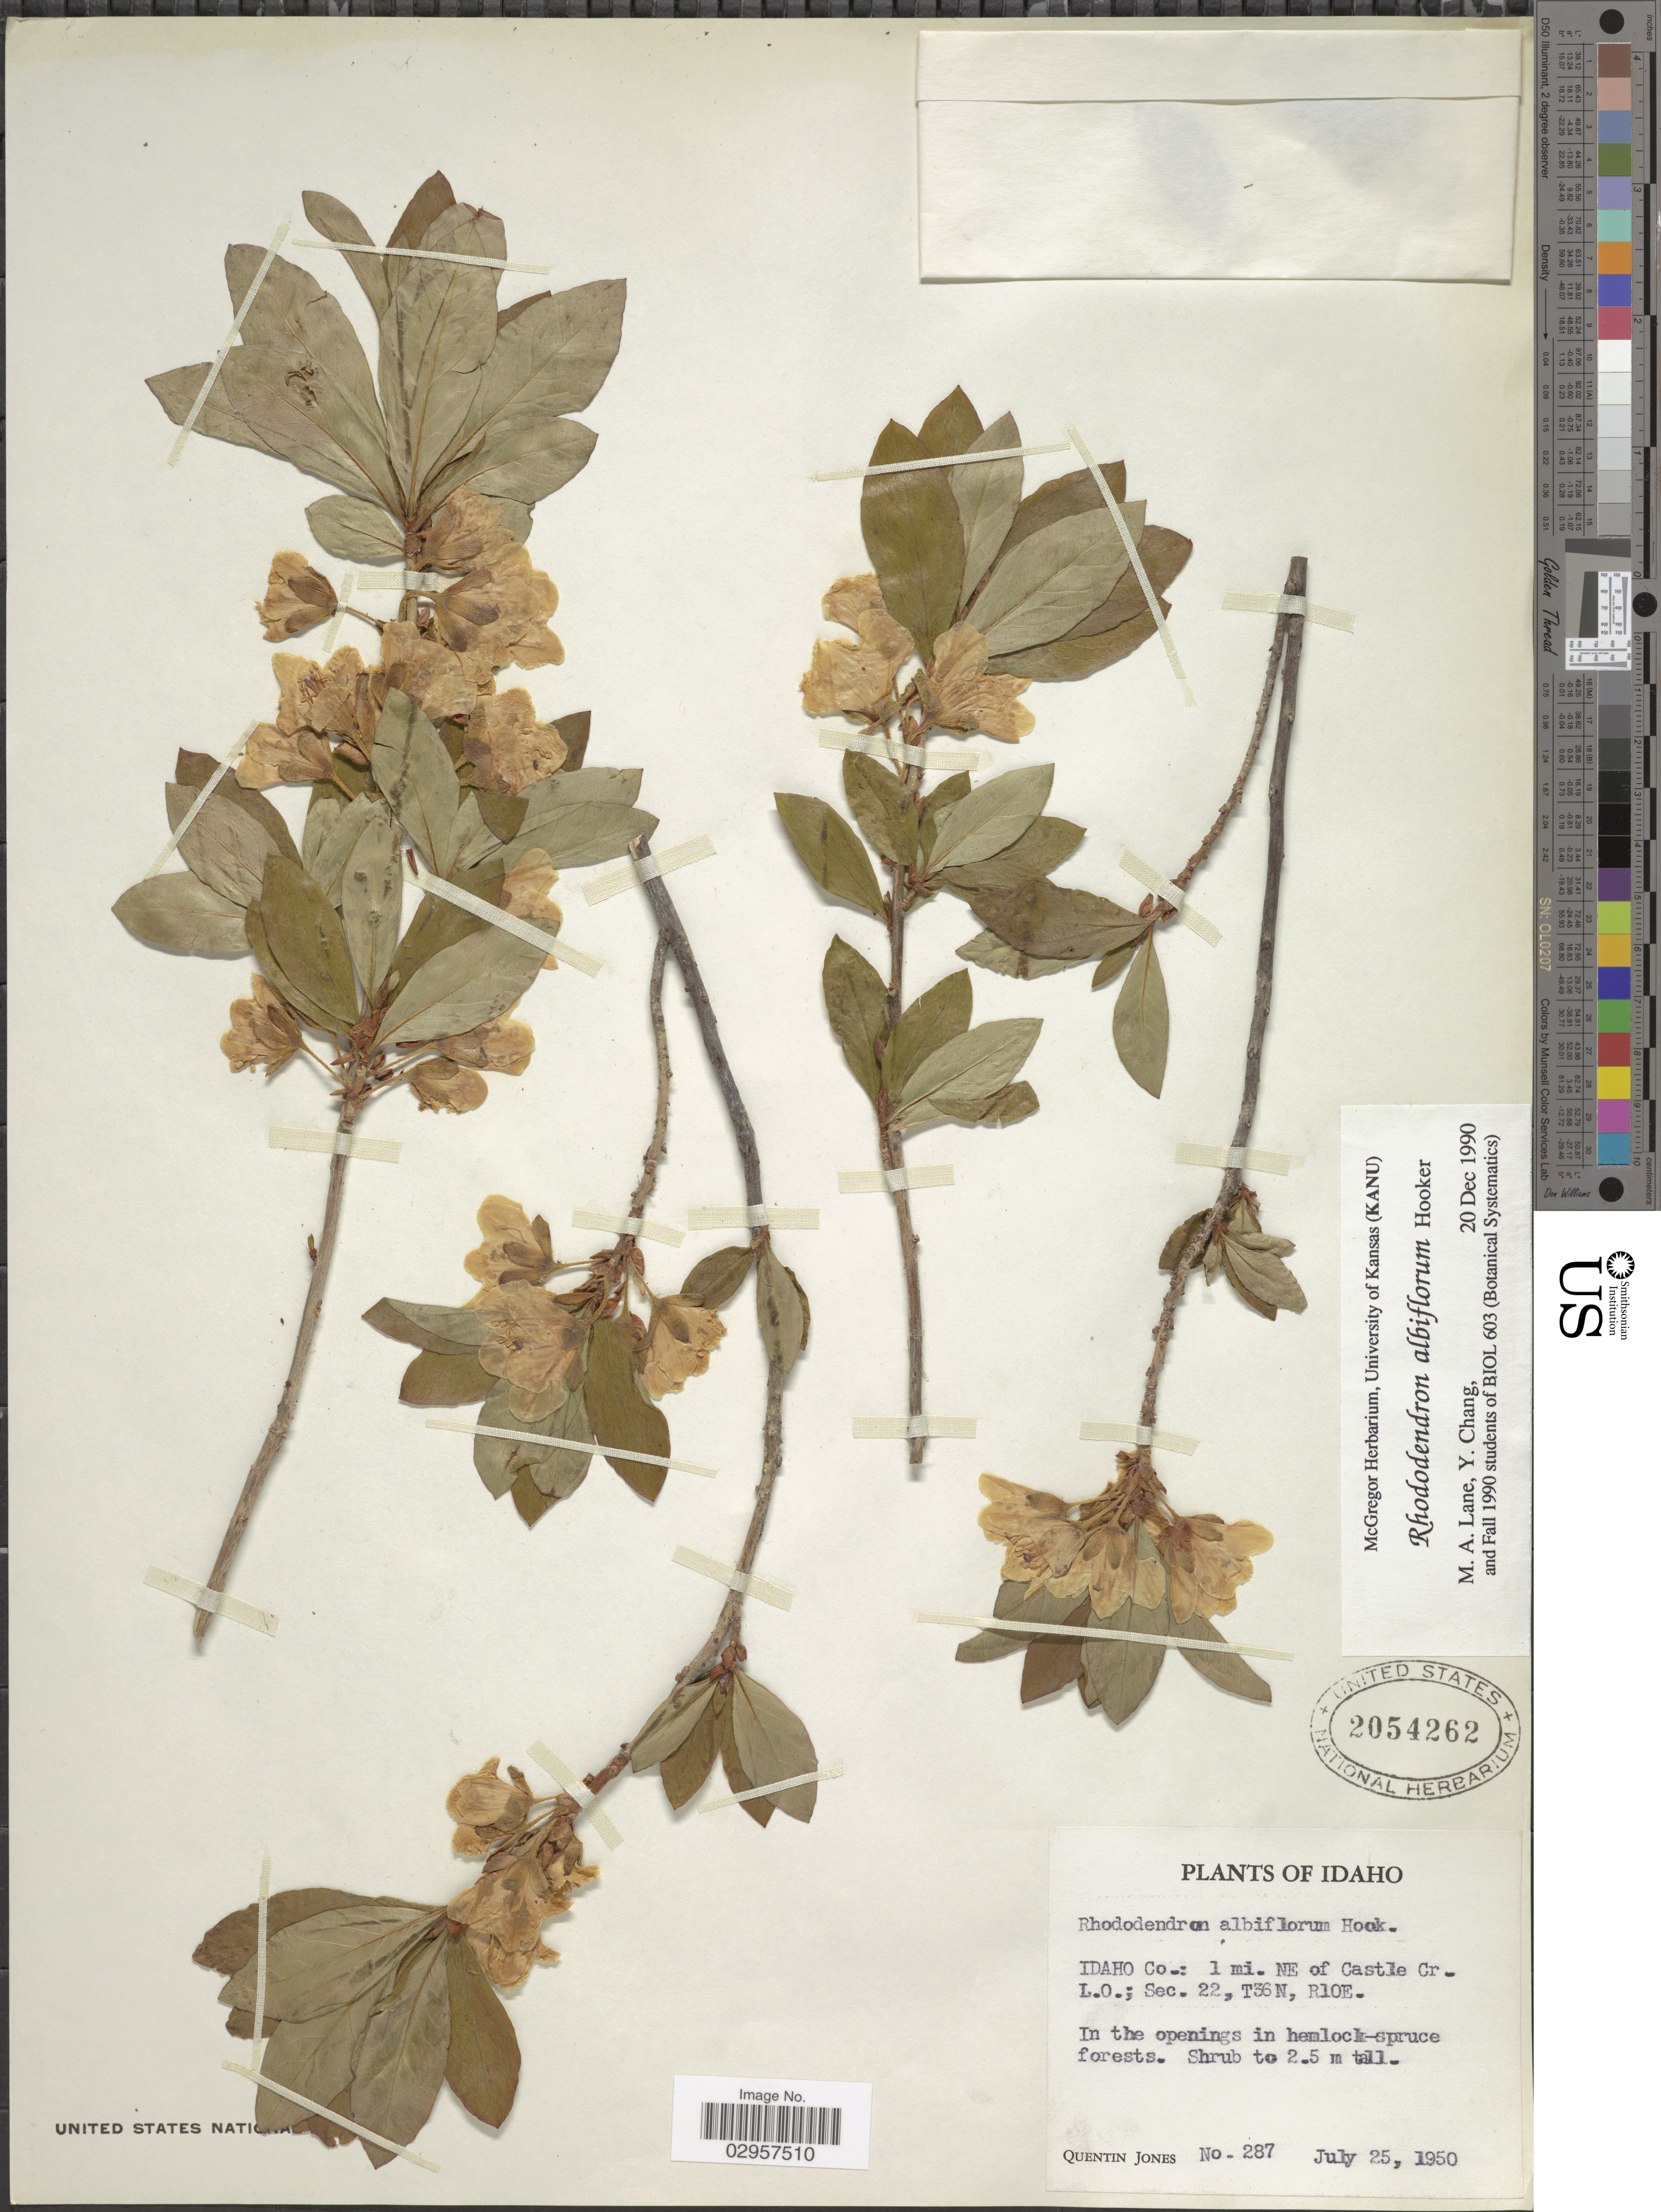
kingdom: Plantae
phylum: Tracheophyta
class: Magnoliopsida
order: Ericales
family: Ericaceae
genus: Rhododendron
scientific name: Rhododendron albiflorum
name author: Hook.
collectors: Q. Jones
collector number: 287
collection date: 1950-07-25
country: United States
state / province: Idaho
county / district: Idaho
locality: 1 mi. NE of Castle Cre-L.O.; Sec. 22, T36N, R10E.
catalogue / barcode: US 2054262